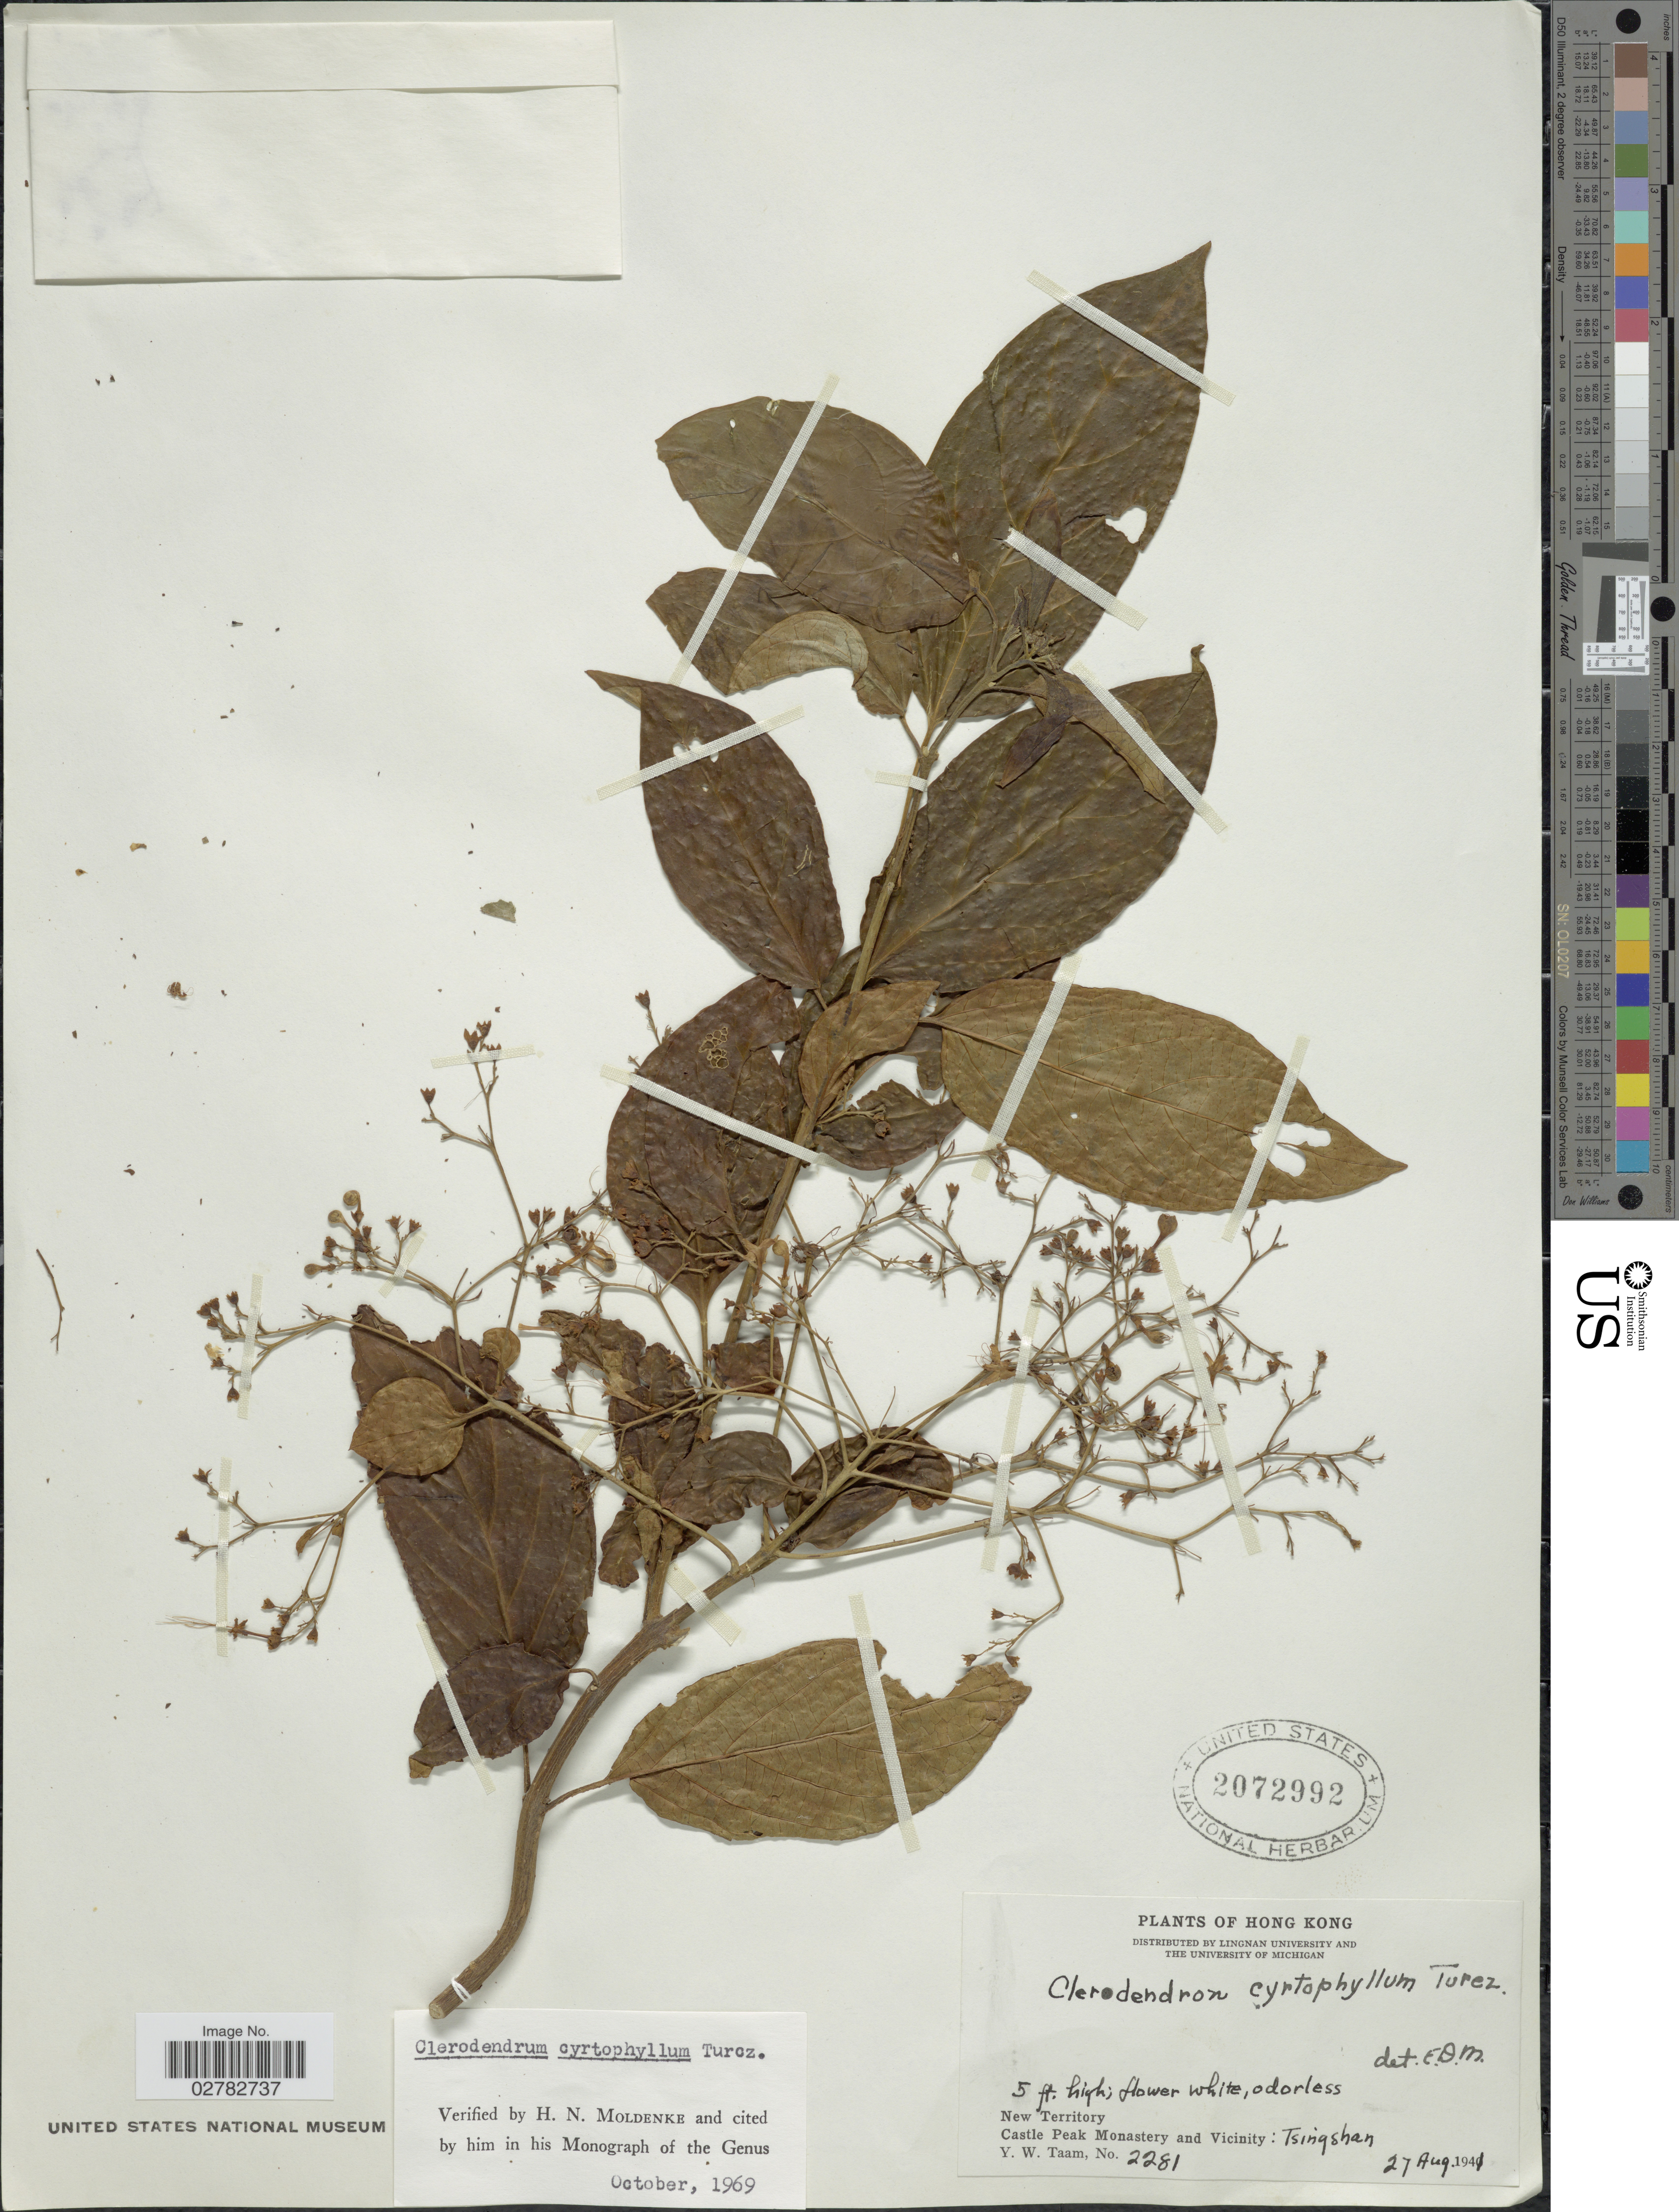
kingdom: Plantae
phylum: Tracheophyta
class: Magnoliopsida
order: Lamiales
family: Lamiaceae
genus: Clerodendrum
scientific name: Clerodendrum cyrtophyllum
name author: Turcz.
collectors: Y. W. Taam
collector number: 2281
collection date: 1941-08-27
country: China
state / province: Hong Kong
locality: New Territory. Castle Peak Monastery and Vicinity: Tsingshan.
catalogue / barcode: US 2072992